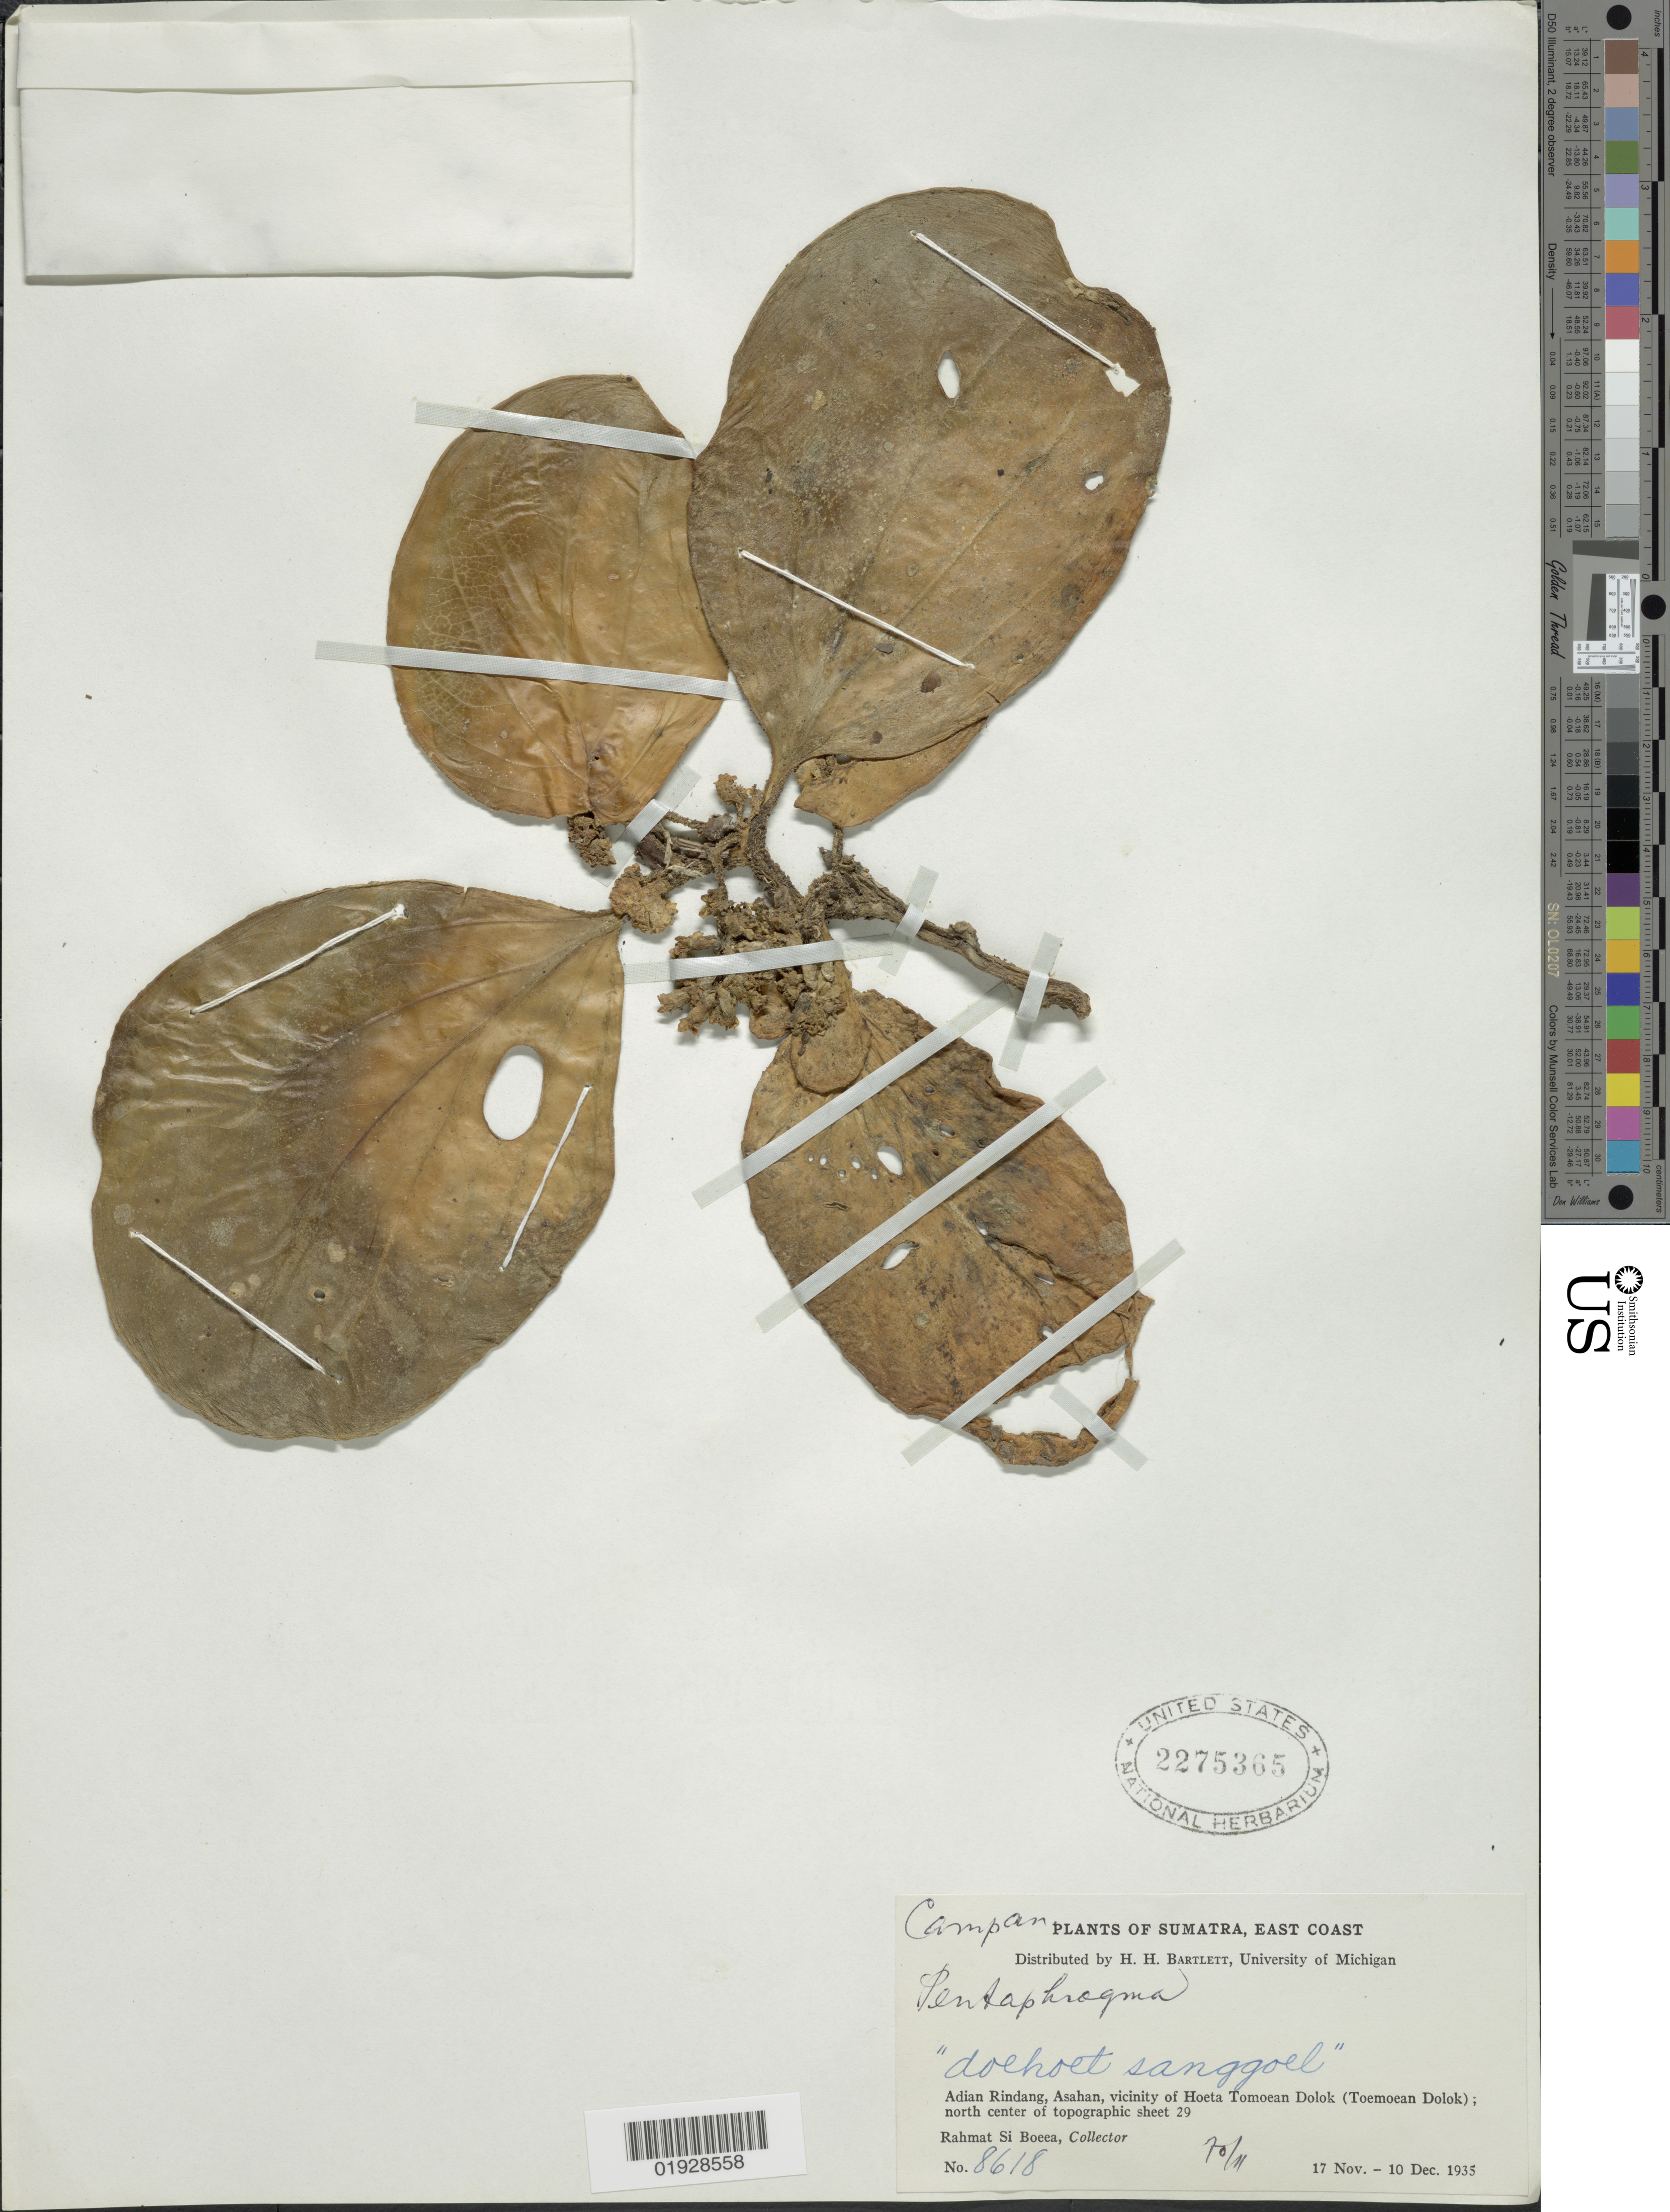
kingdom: Plantae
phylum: Tracheophyta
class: Magnoliopsida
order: Asterales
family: Pentaphragmataceae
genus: Pentaphragma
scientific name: Pentaphragma sp.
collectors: Rahmat Si Boeea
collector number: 8618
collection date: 1935-11-17/1935-12-10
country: Indonesia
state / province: Sumatra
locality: East Coast. Adian Rindang, Asahan, vicinity of Hoeta Tomoean Dolok (Toemoean Dolok); north center of topographic sheet 29.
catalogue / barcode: US 2275365